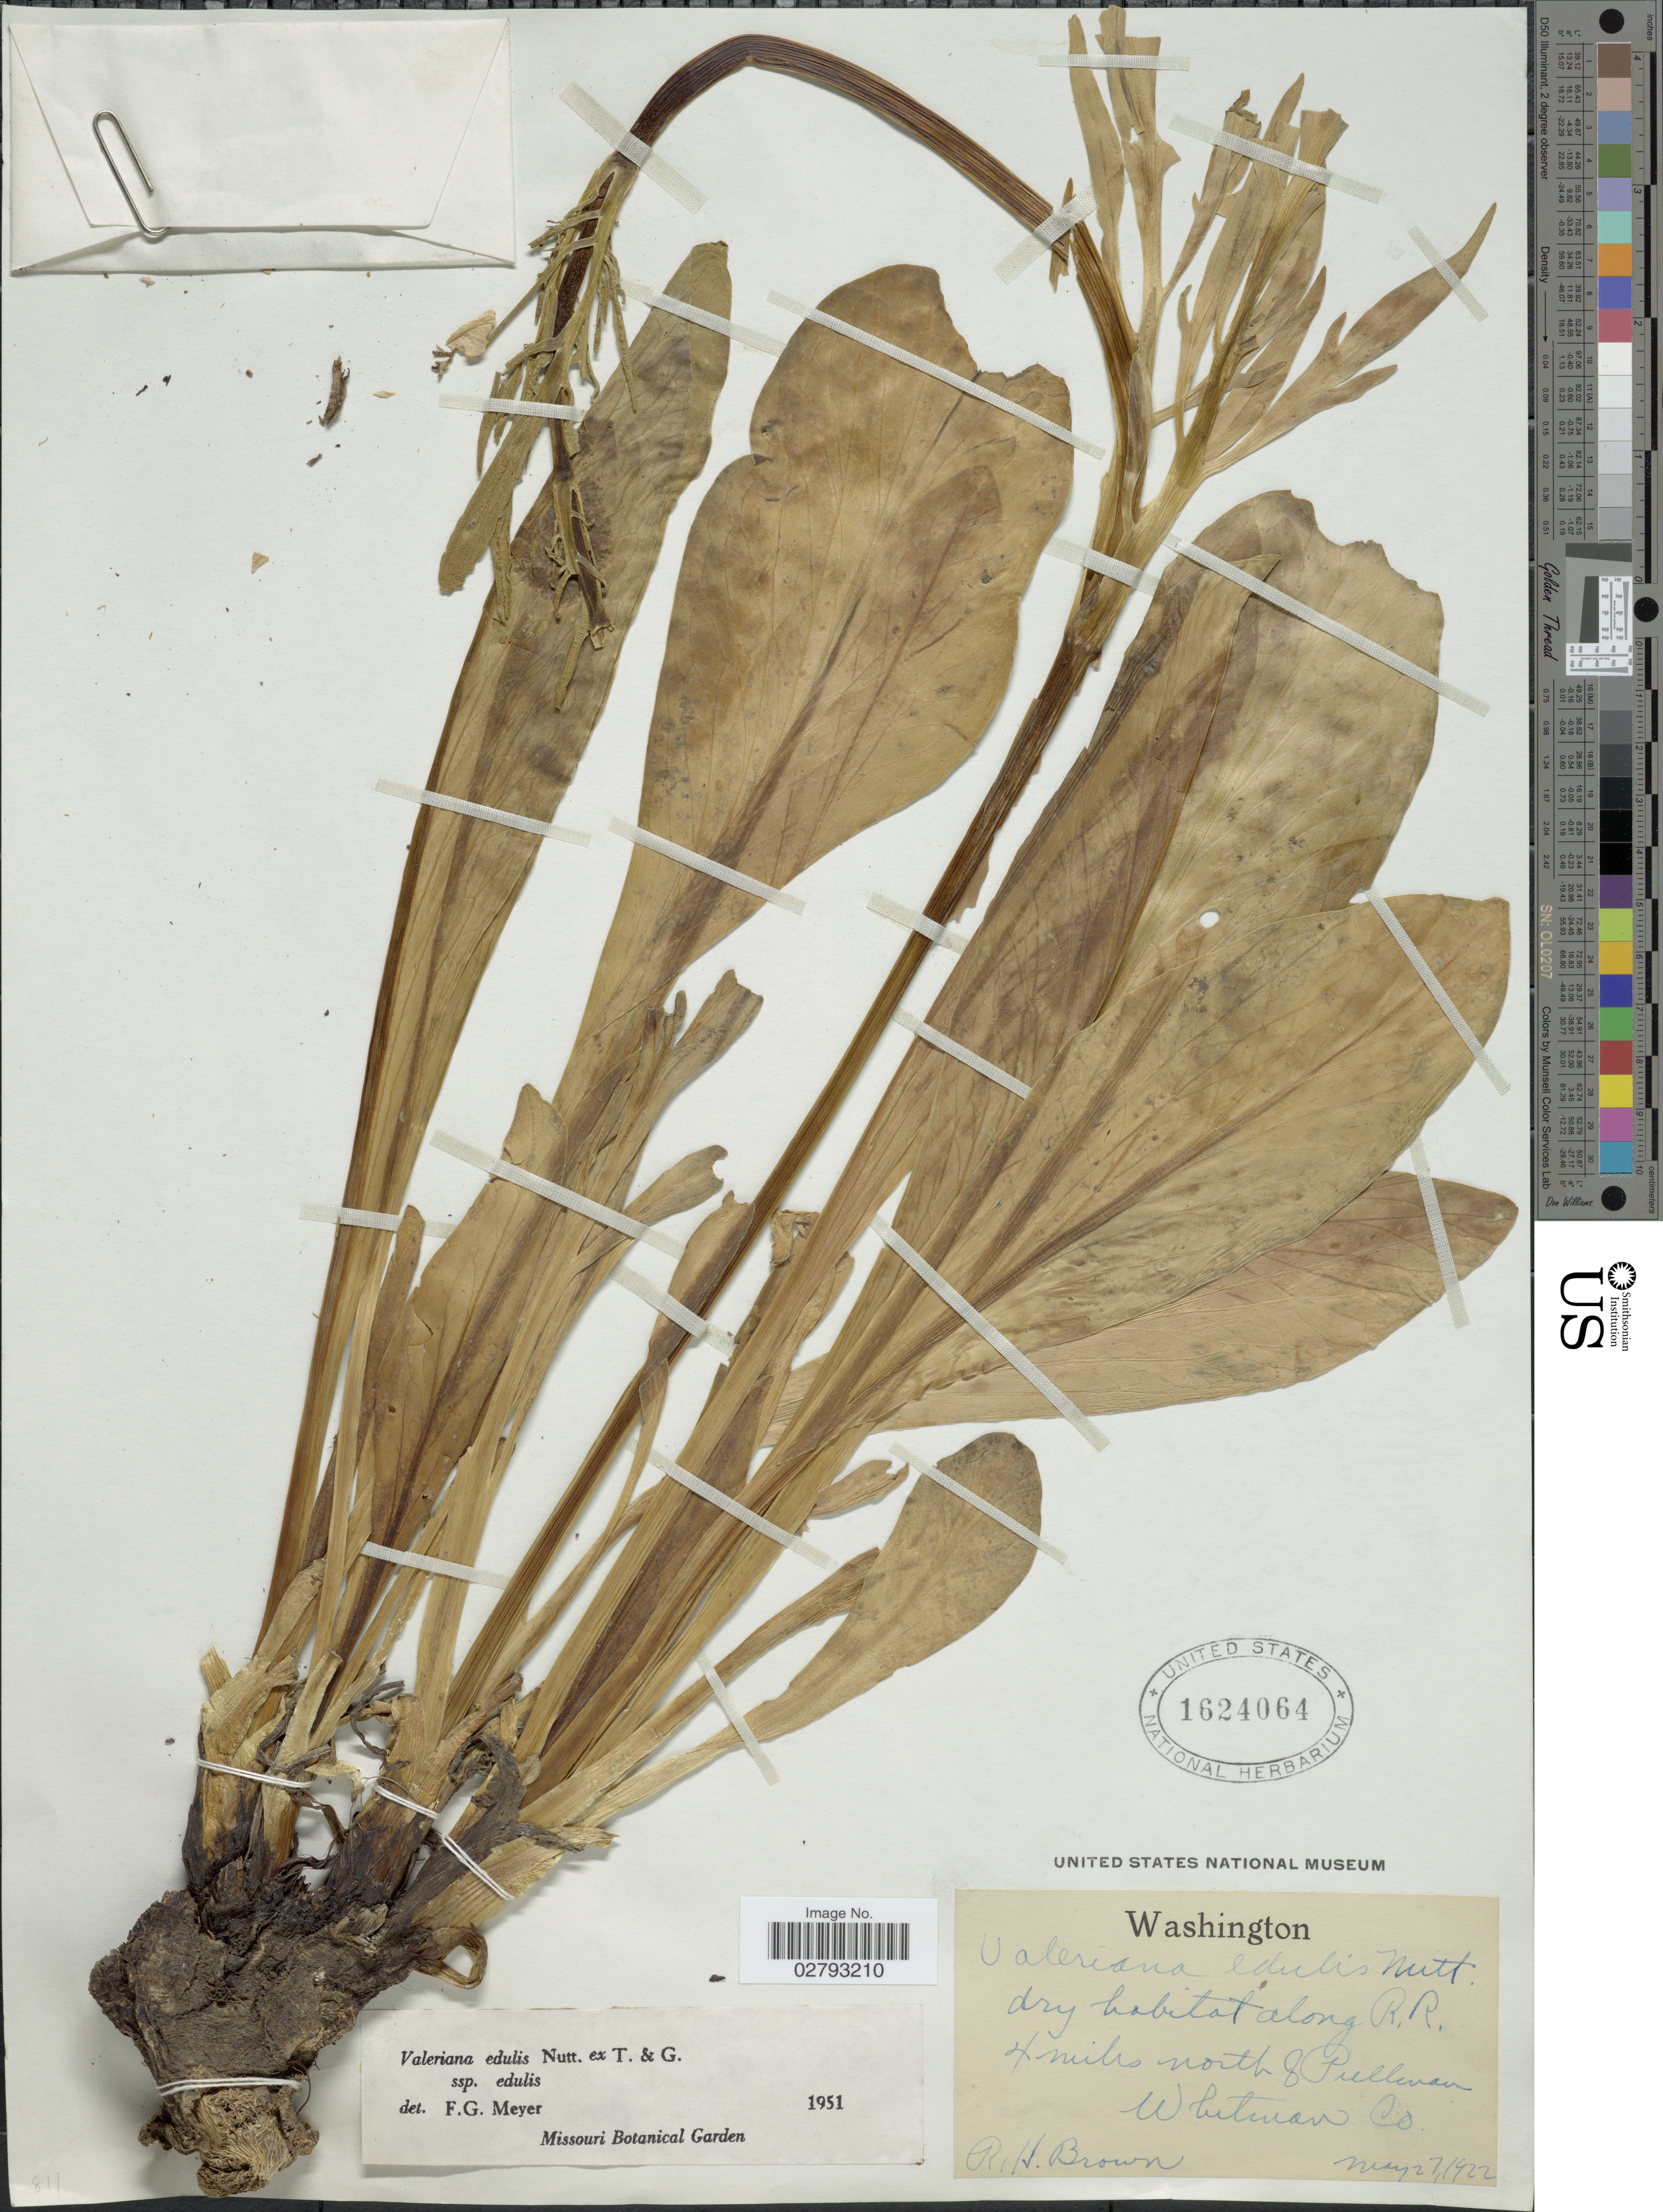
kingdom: Plantae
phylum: Tracheophyta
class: Magnoliopsida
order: Dipsacales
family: Caprifoliaceae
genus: Valeriana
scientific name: Valeriana edulis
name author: Nutt.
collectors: R. A. Brown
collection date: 1922-05-27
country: United States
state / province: Washington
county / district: Whitman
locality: Dry habitat along R.R. 4 miles north of Pullman, Whitman Co.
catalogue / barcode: US 1624064